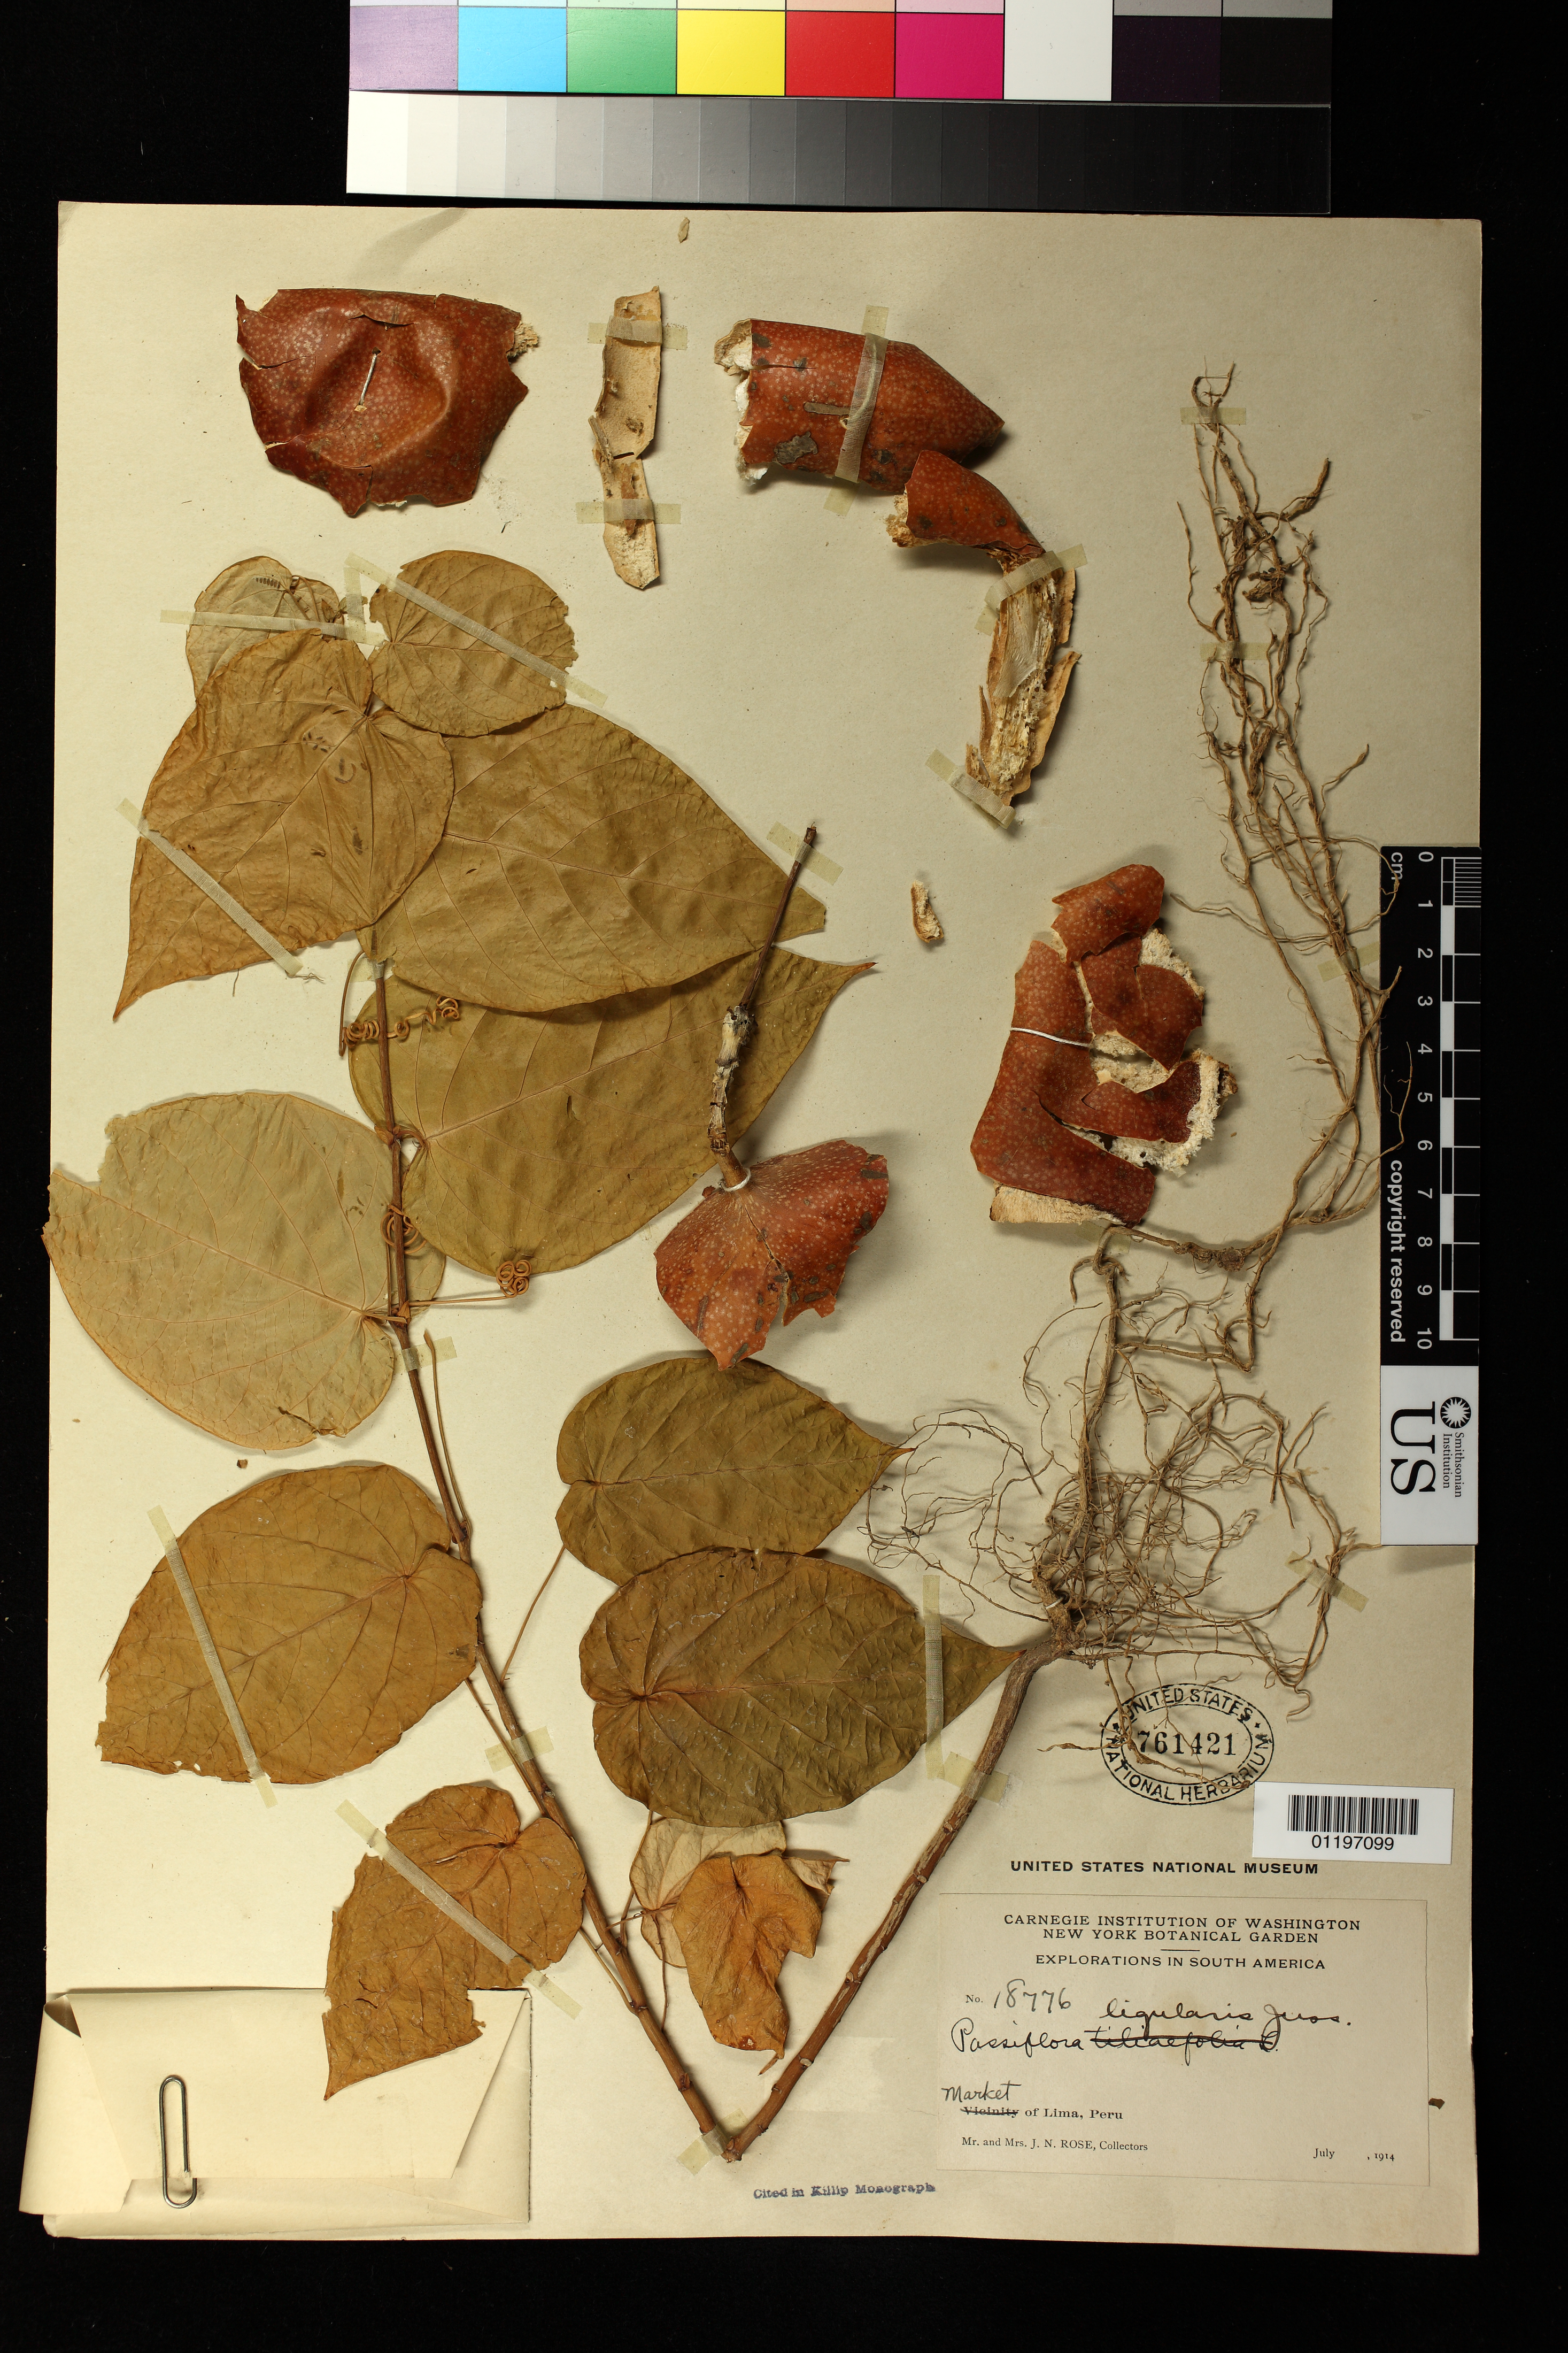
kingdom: Plantae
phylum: Tracheophyta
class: Magnoliopsida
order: Malpighiales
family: Passifloraceae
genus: Passiflora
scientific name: Passiflora ligularis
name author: Juss.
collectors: J. N. Rose & L. B. Rose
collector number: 18776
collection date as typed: Jul 1914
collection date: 1914-07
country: Peru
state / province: Lima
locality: Market of Lima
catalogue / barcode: US 761421